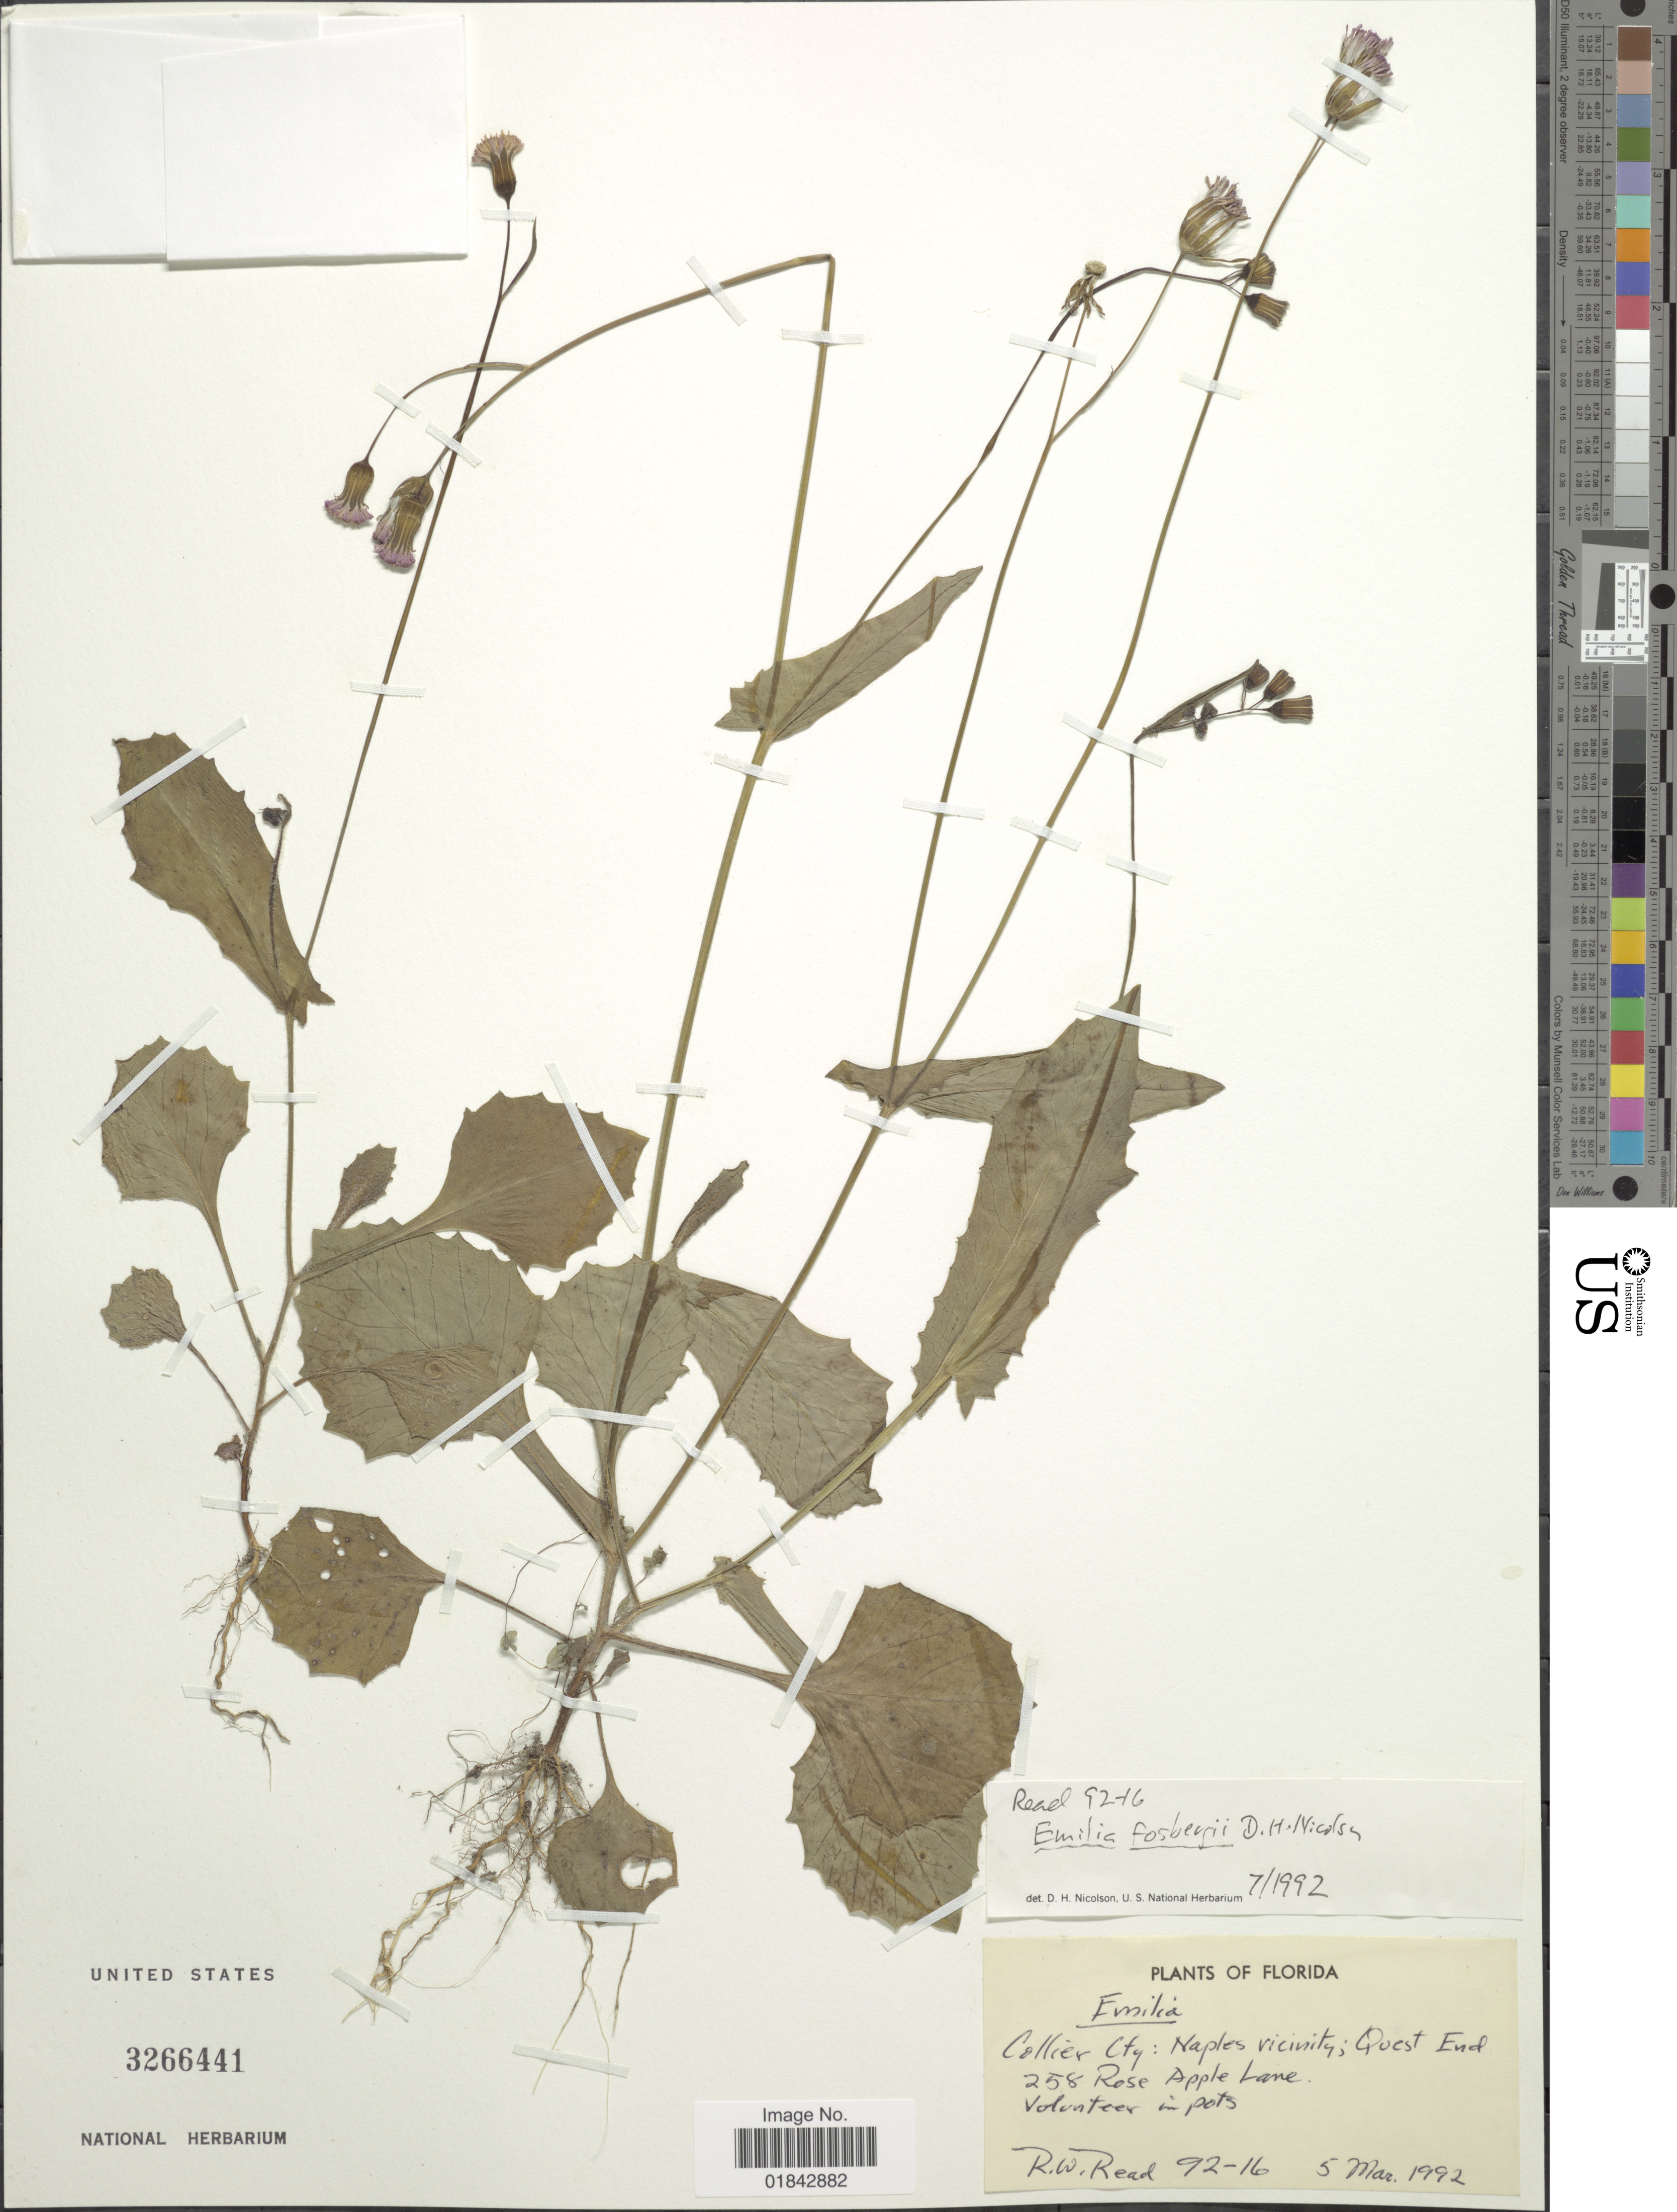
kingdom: Plantae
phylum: Tracheophyta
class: Magnoliopsida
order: Asterales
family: Asteraceae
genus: Emilia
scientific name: Emilia fosbergii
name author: Nicolson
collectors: R. Reed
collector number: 92-16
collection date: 1992-03-05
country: United States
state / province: Florida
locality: Collier Cty: Naples vicinity; Quest End, 258 Rose Apple Lane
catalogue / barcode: US 3266441